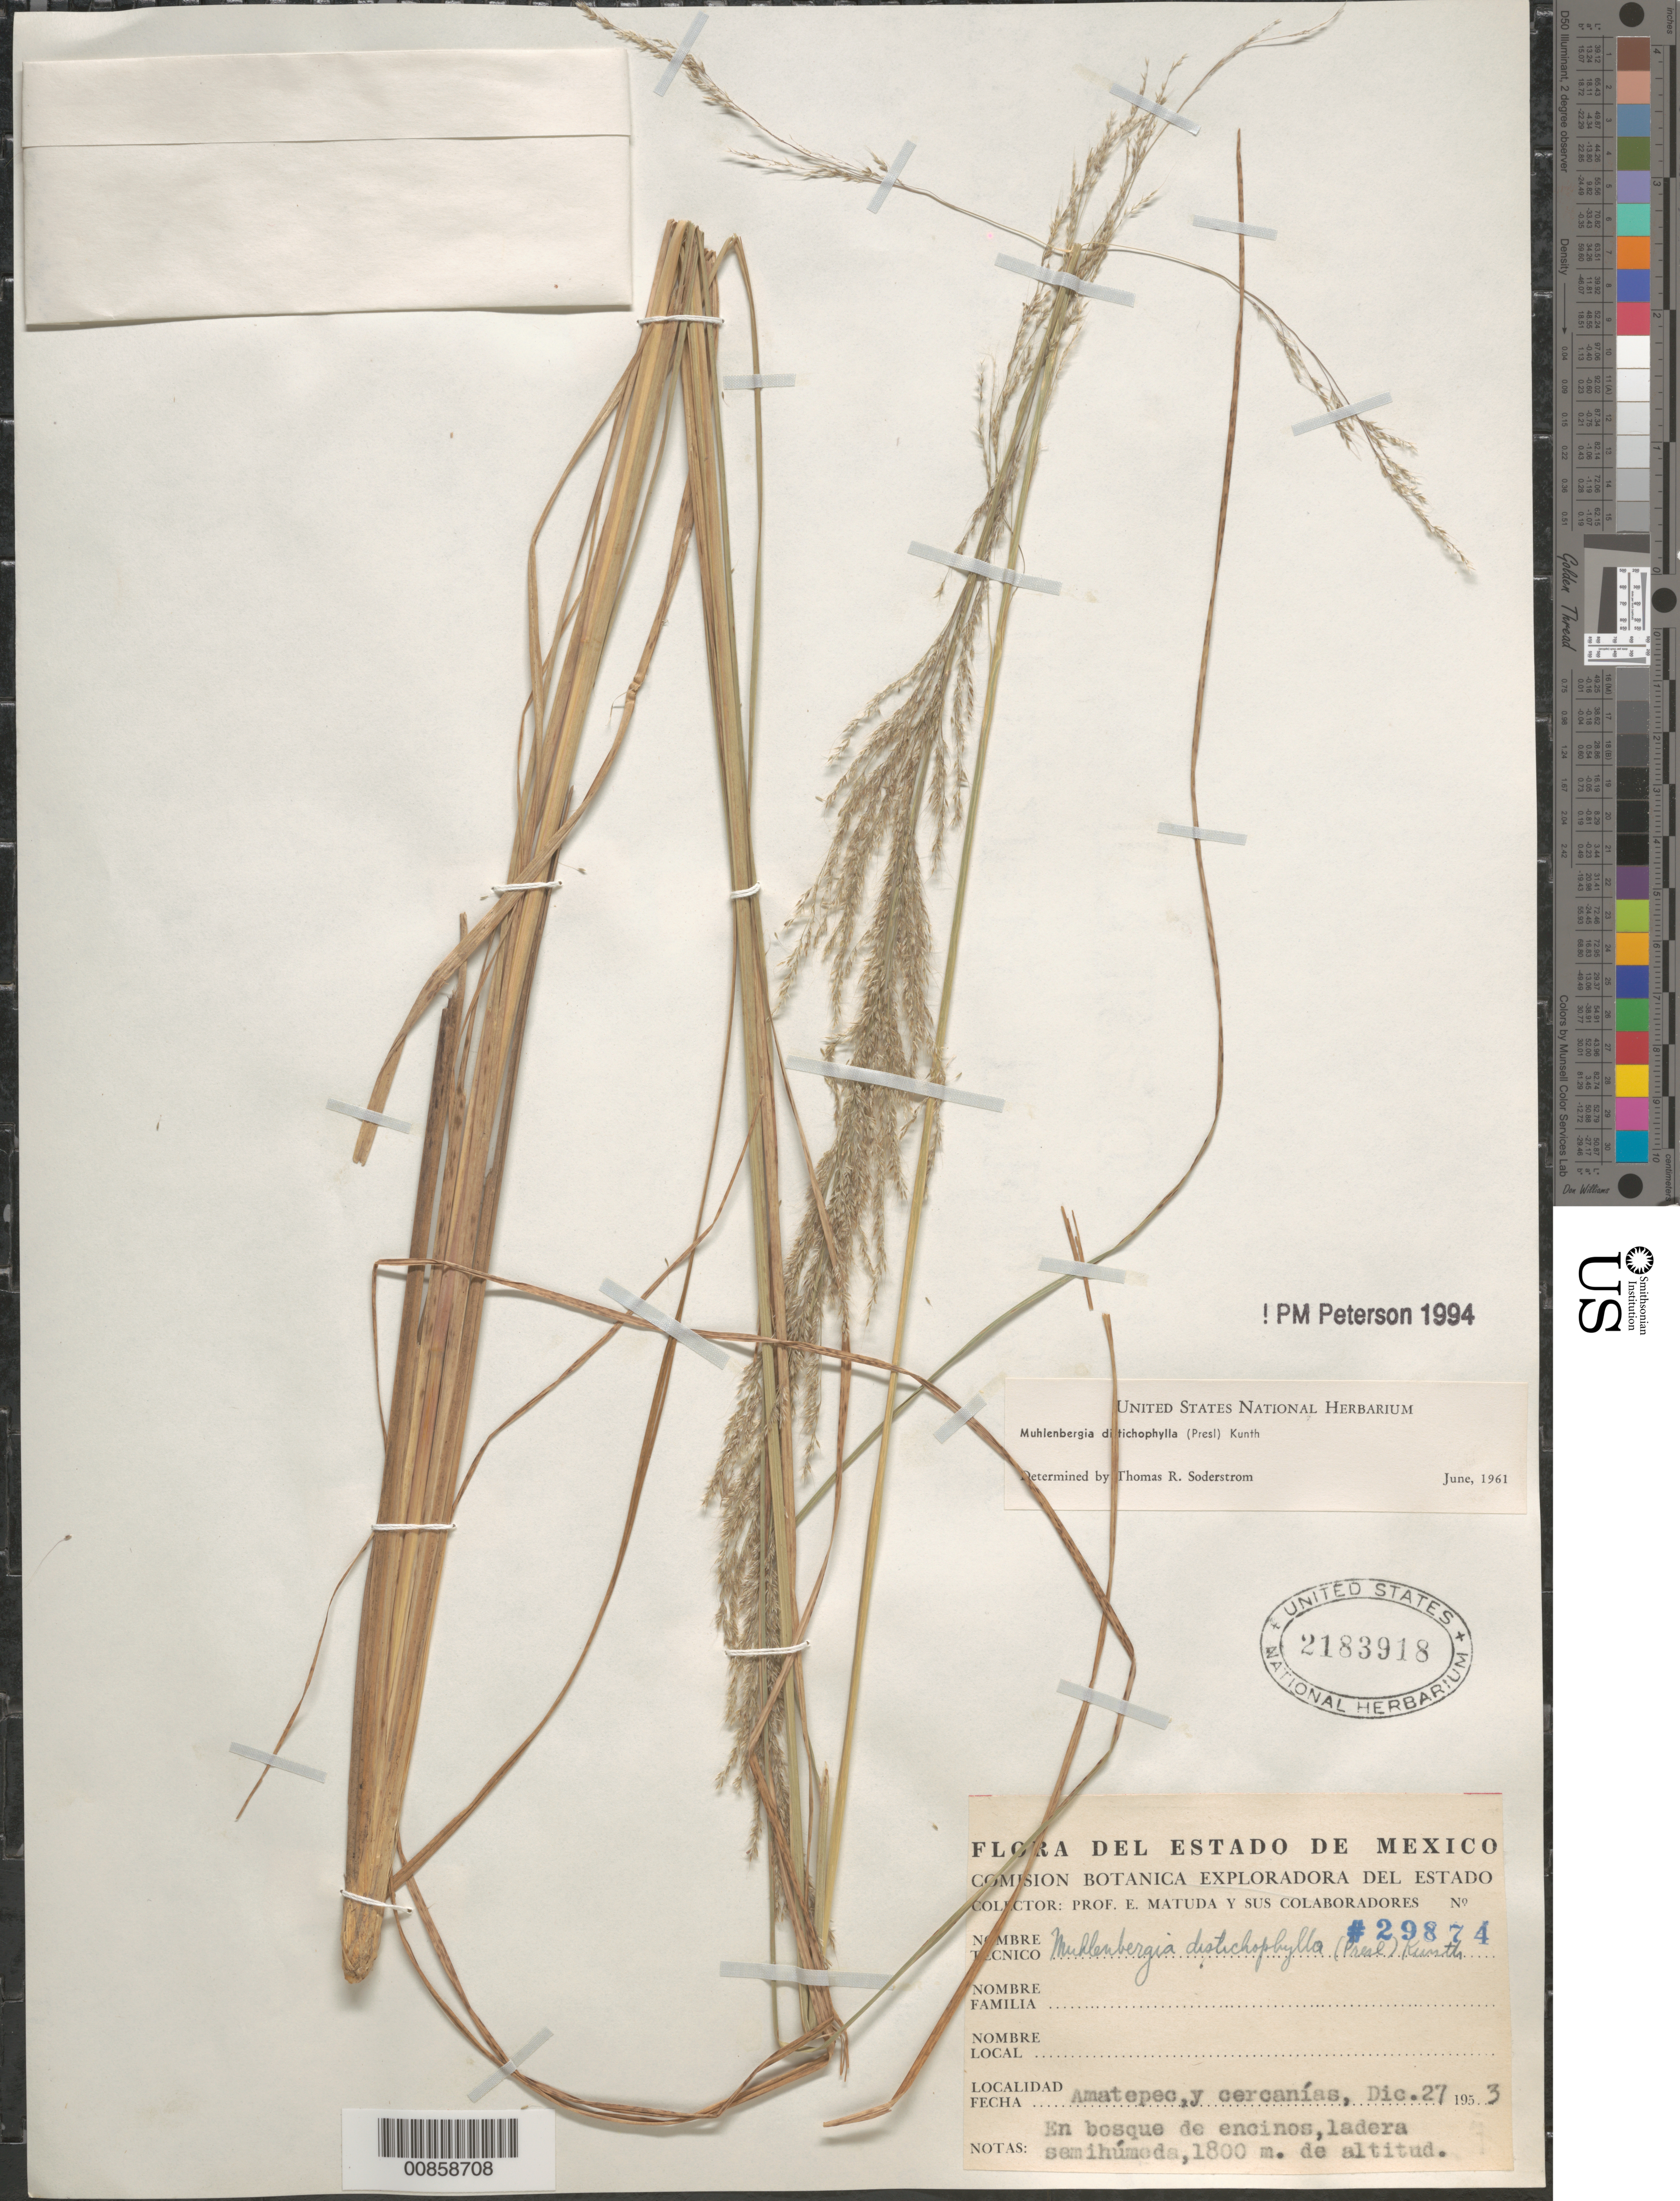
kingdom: Plantae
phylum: Tracheophyta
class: Liliopsida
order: Poales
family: Poaceae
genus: Muhlenbergia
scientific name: Muhlenbergia distichophylla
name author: (J. Presl) Kunth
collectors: E. Matuda & Sus Colaboradores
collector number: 29874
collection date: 1953-12-27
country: Mexico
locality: Estado de Mexico. Comision Botanica Exploradora del Estado. Amatepec,y cercanías.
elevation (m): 1800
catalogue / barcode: US 2183918